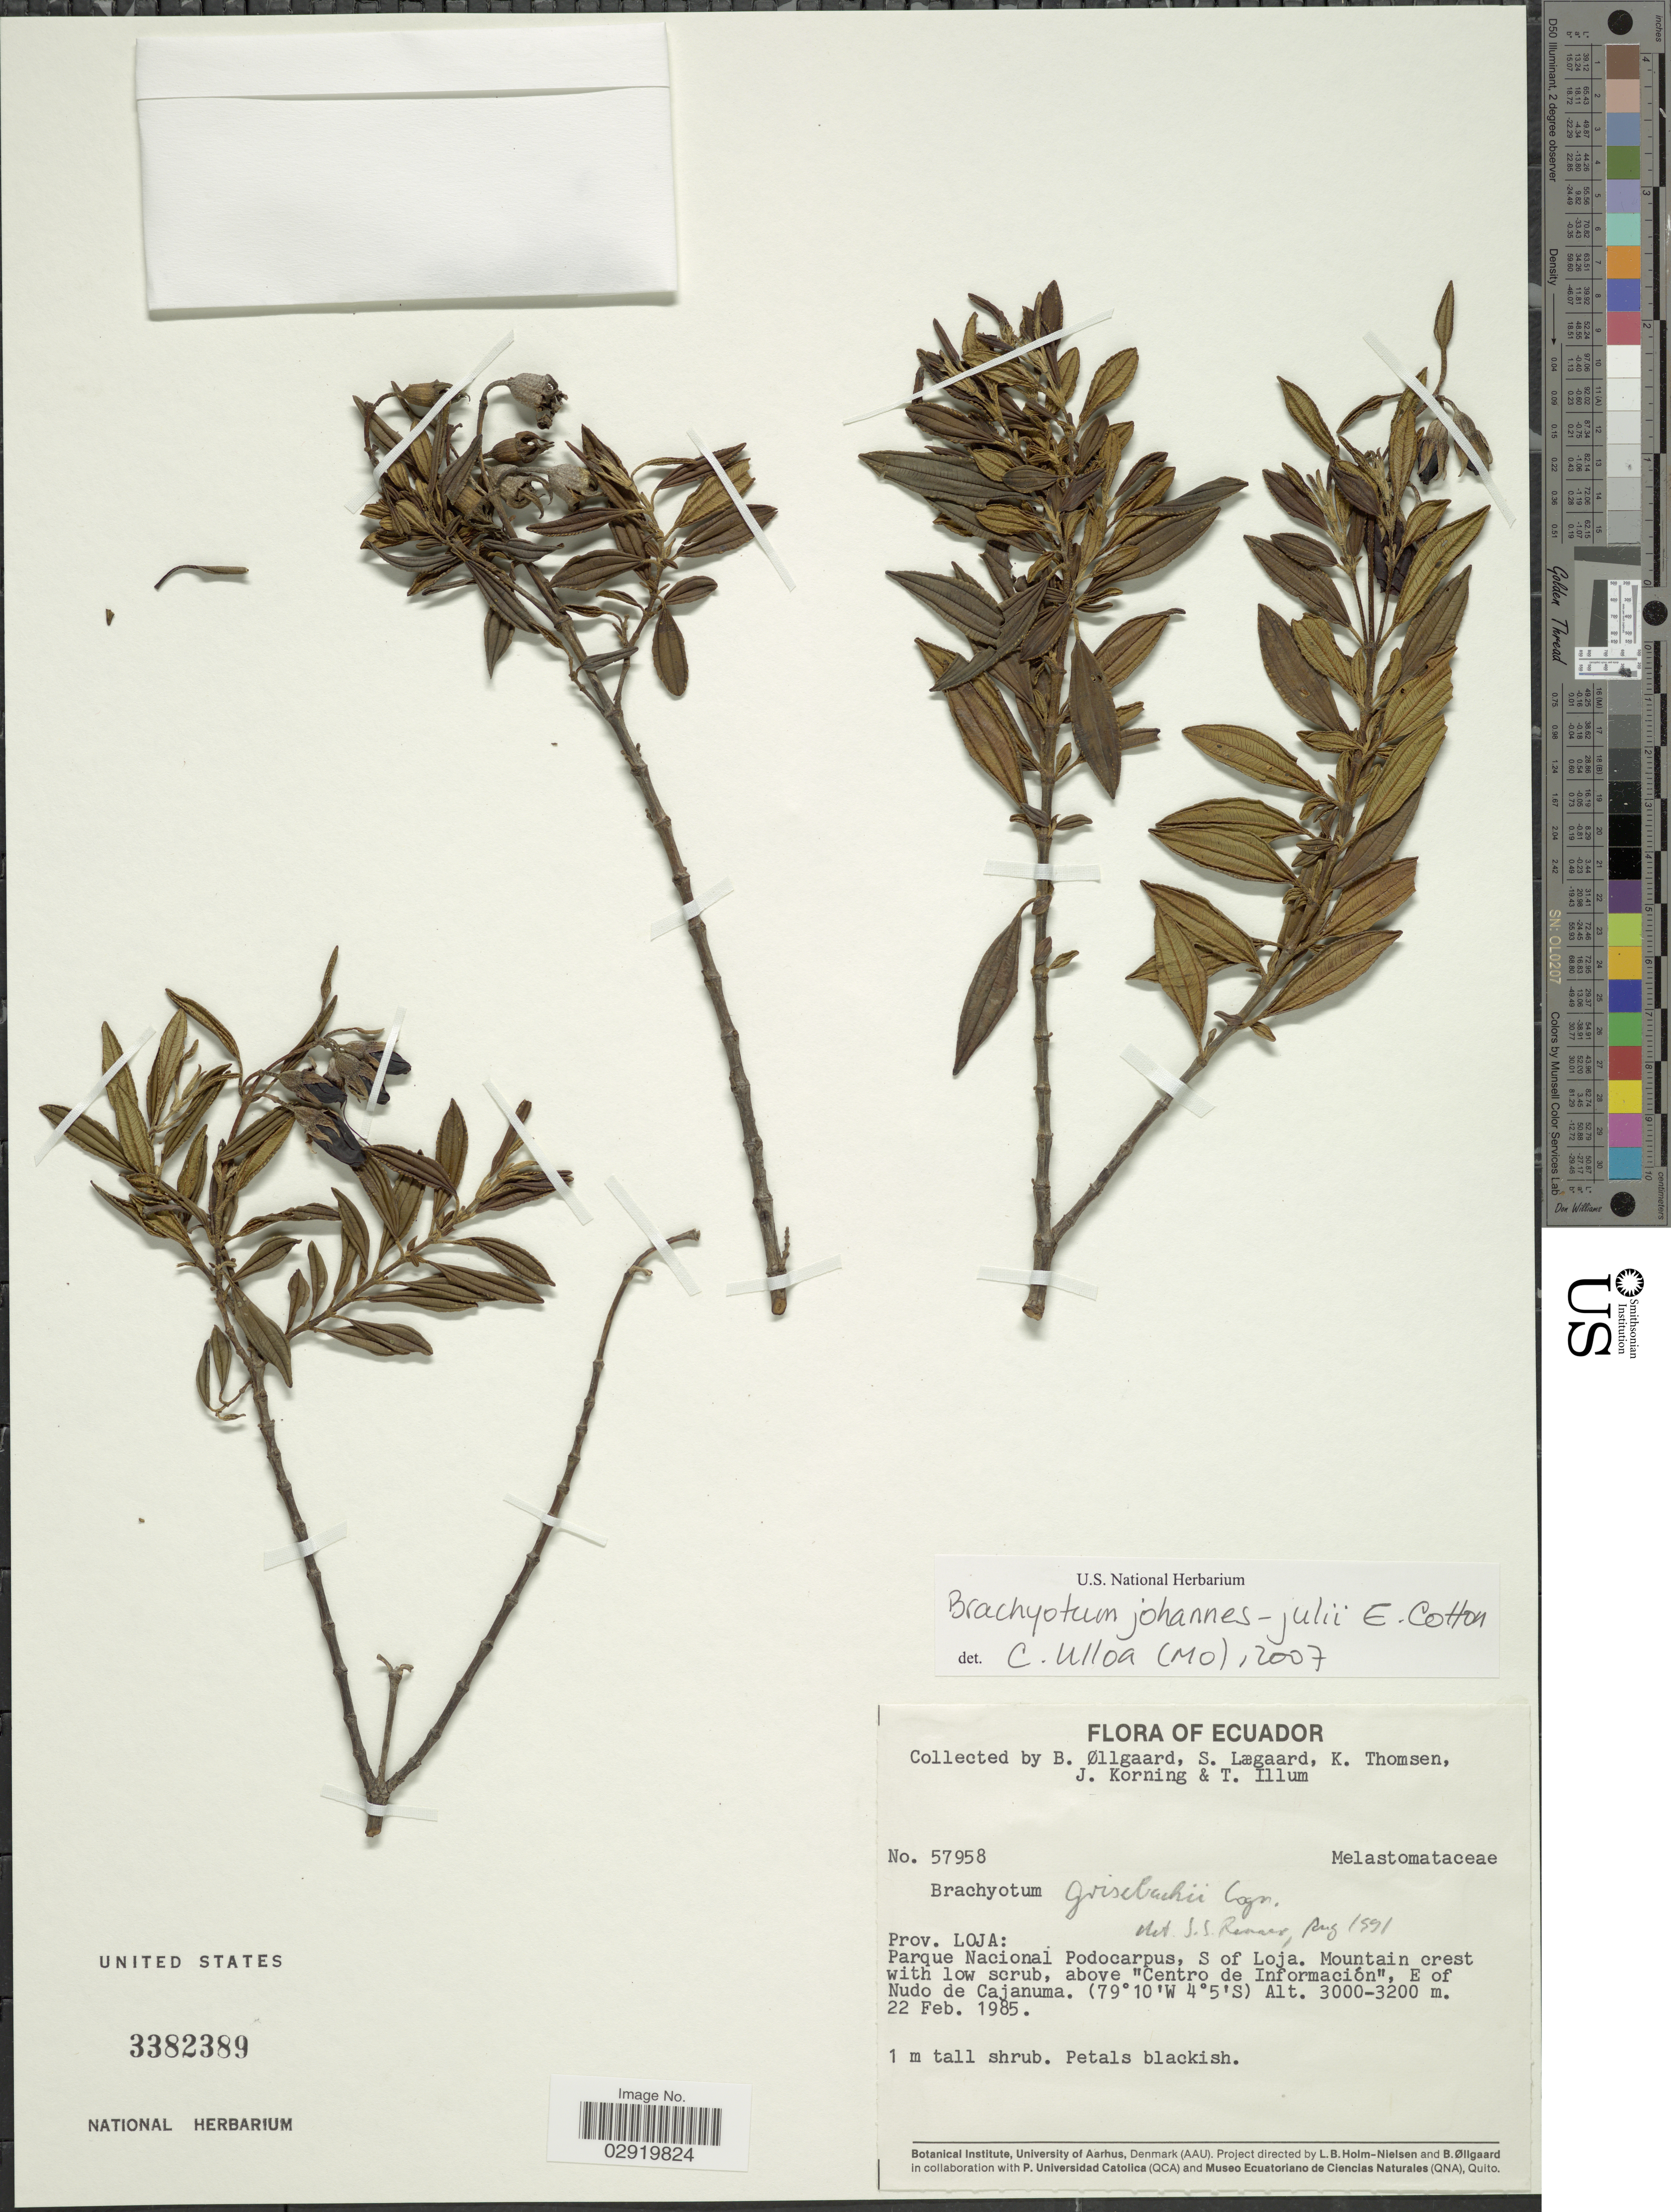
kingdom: Plantae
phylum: Tracheophyta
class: Magnoliopsida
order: Myrtales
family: Melastomataceae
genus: Brachyotum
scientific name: Brachyotum johannes-julii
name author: E. Cotton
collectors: B. Øllgaard, S. Lægaard, K. Thomsen, J. Korning & T. Illum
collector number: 57958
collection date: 1985-02-22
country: Ecuador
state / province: Loja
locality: Parque Nacional Podocarpus, S of Loja. Mountain crest with low scrub, above "Centro de Información", E of Nudo de Cajanuma.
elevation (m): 3000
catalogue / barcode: US 3382389